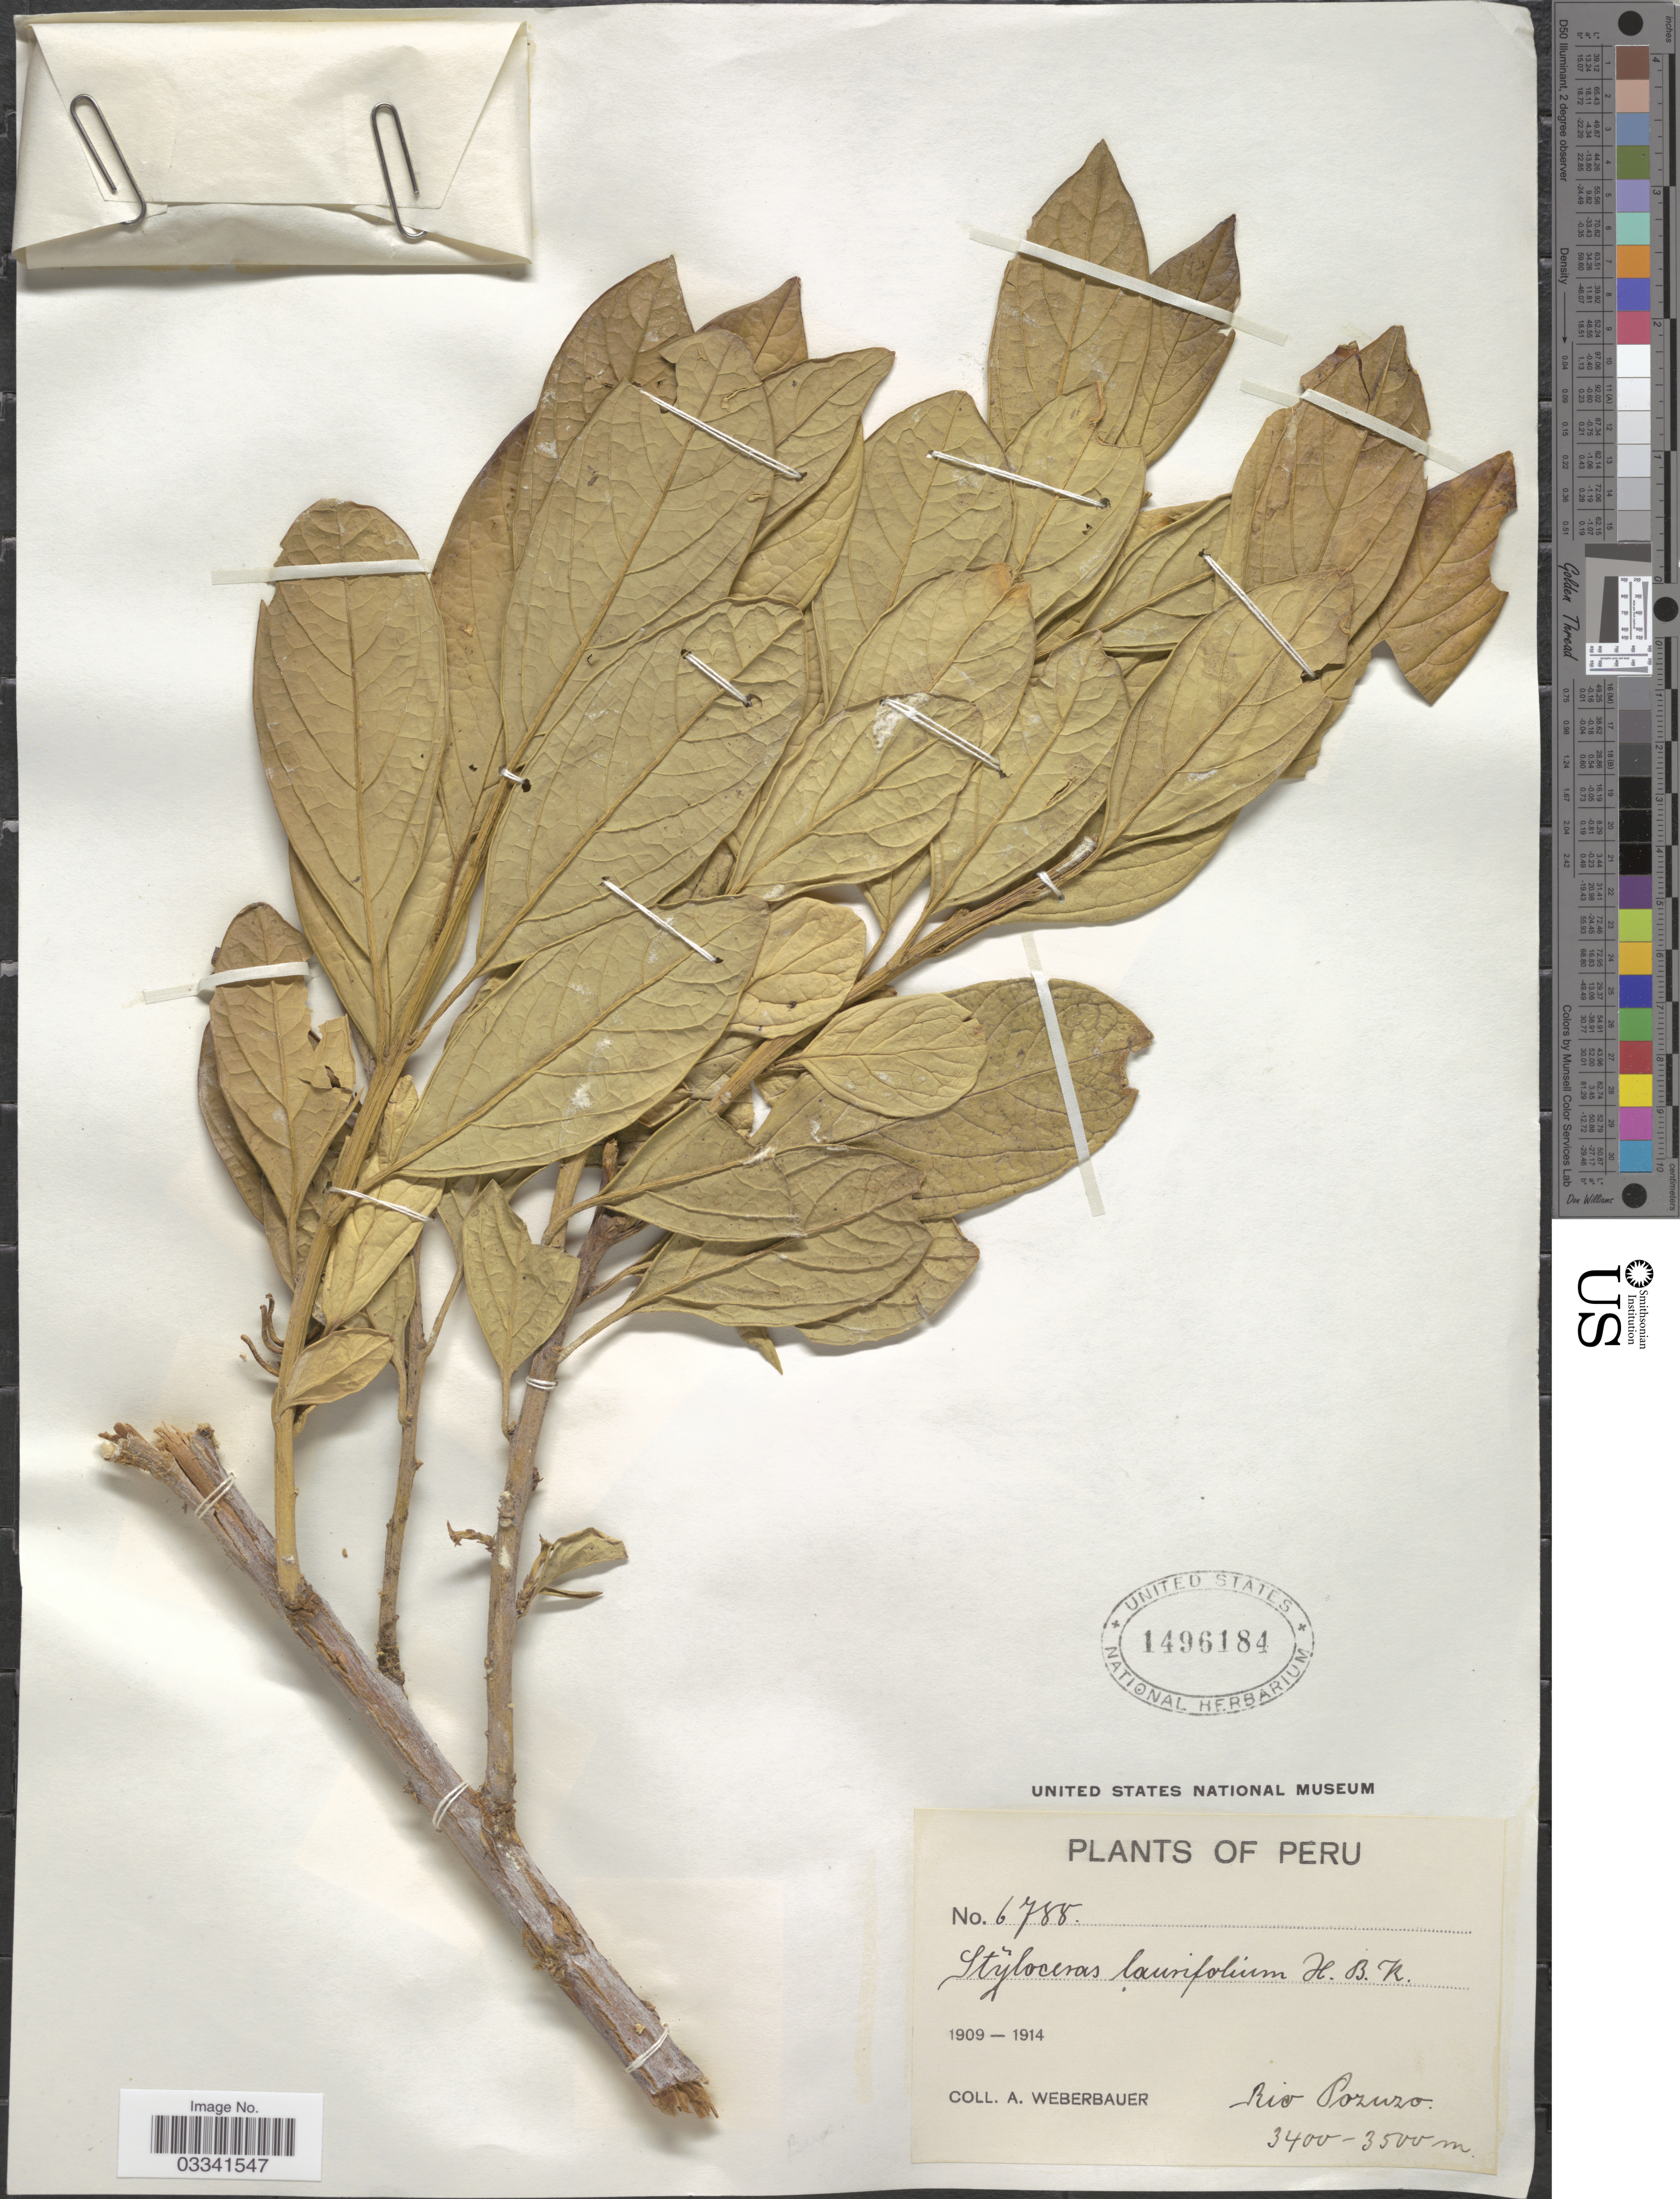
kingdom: Plantae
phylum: Tracheophyta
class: Magnoliopsida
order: Buxales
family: Buxaceae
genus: Styloceras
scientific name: Styloceras laurifolium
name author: (Willd.) Kunth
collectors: A. Weberbauer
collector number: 6788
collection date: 1909/1914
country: Peru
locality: Rio Pozuzo.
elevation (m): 3400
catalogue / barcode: US 1496184